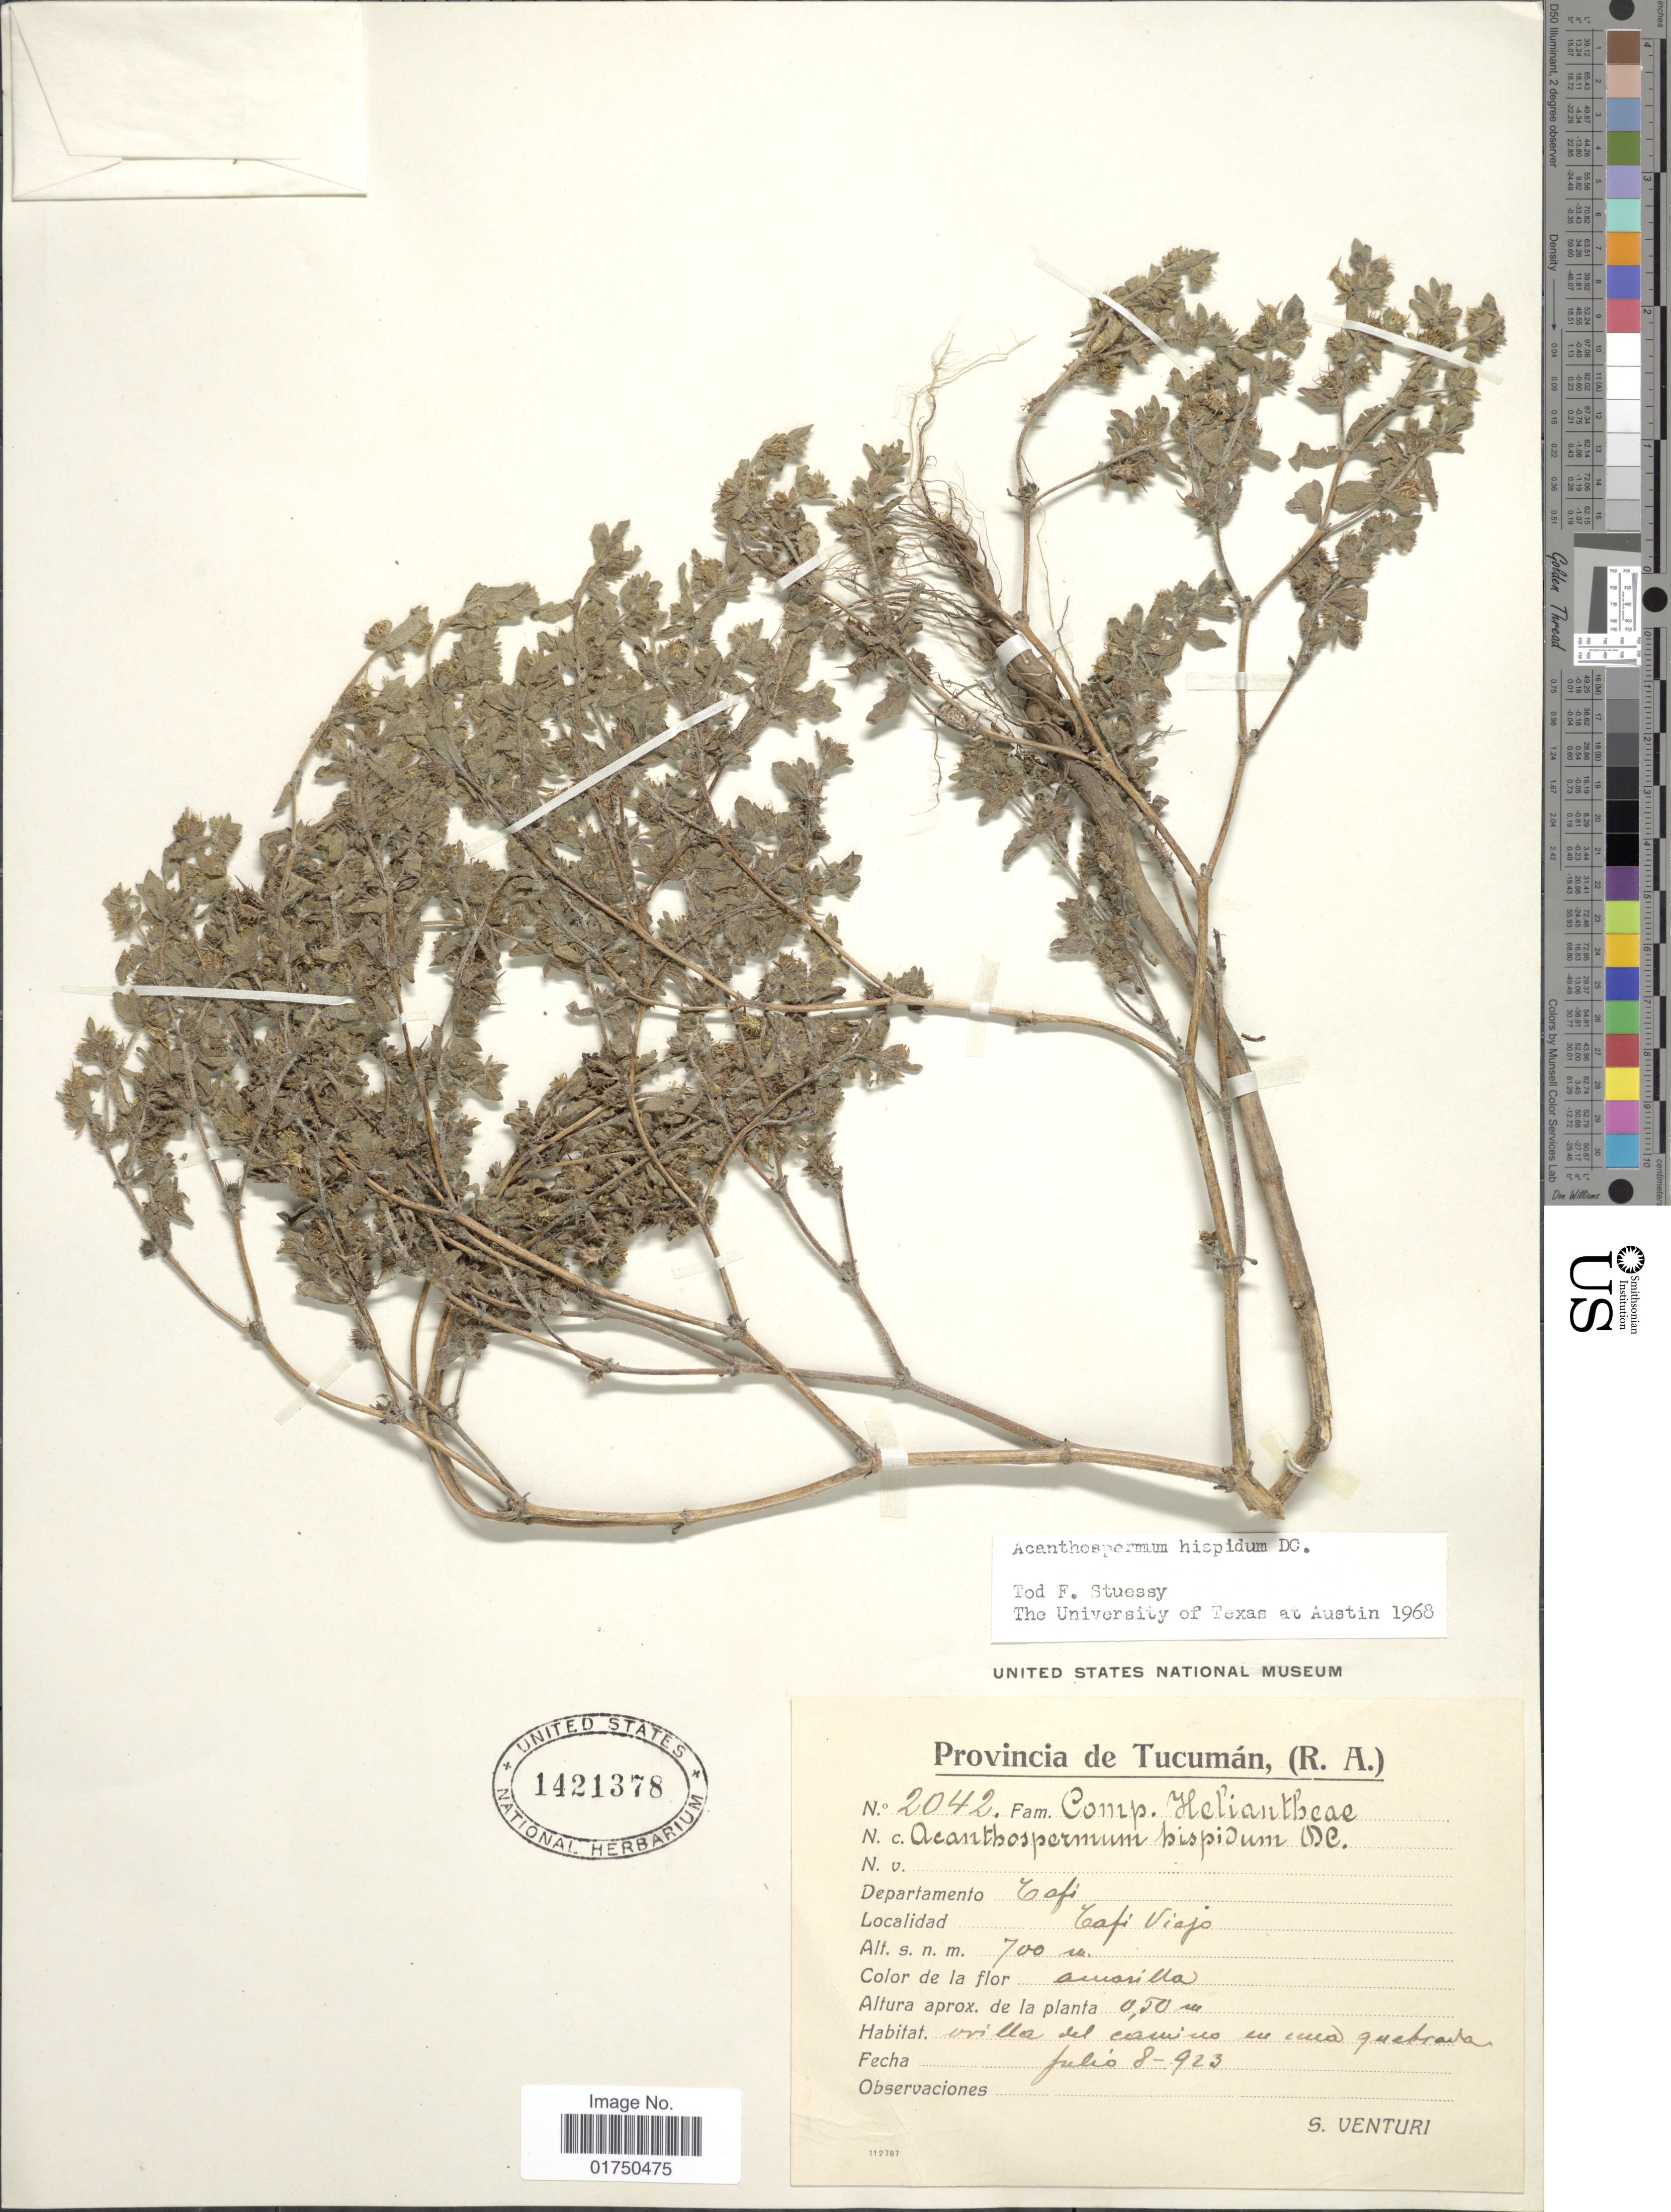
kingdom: Plantae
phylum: Tracheophyta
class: Magnoliopsida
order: Asterales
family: Asteraceae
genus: Acanthospermum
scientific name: Acanthospermum hispidum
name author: DC.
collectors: S. Venturi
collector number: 2042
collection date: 1923-07-08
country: Argentina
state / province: Tucuman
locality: Provincia de Tucumán, (R.A.). Departamento Tafi. Tafi Viajo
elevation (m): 700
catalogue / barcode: US 1421378